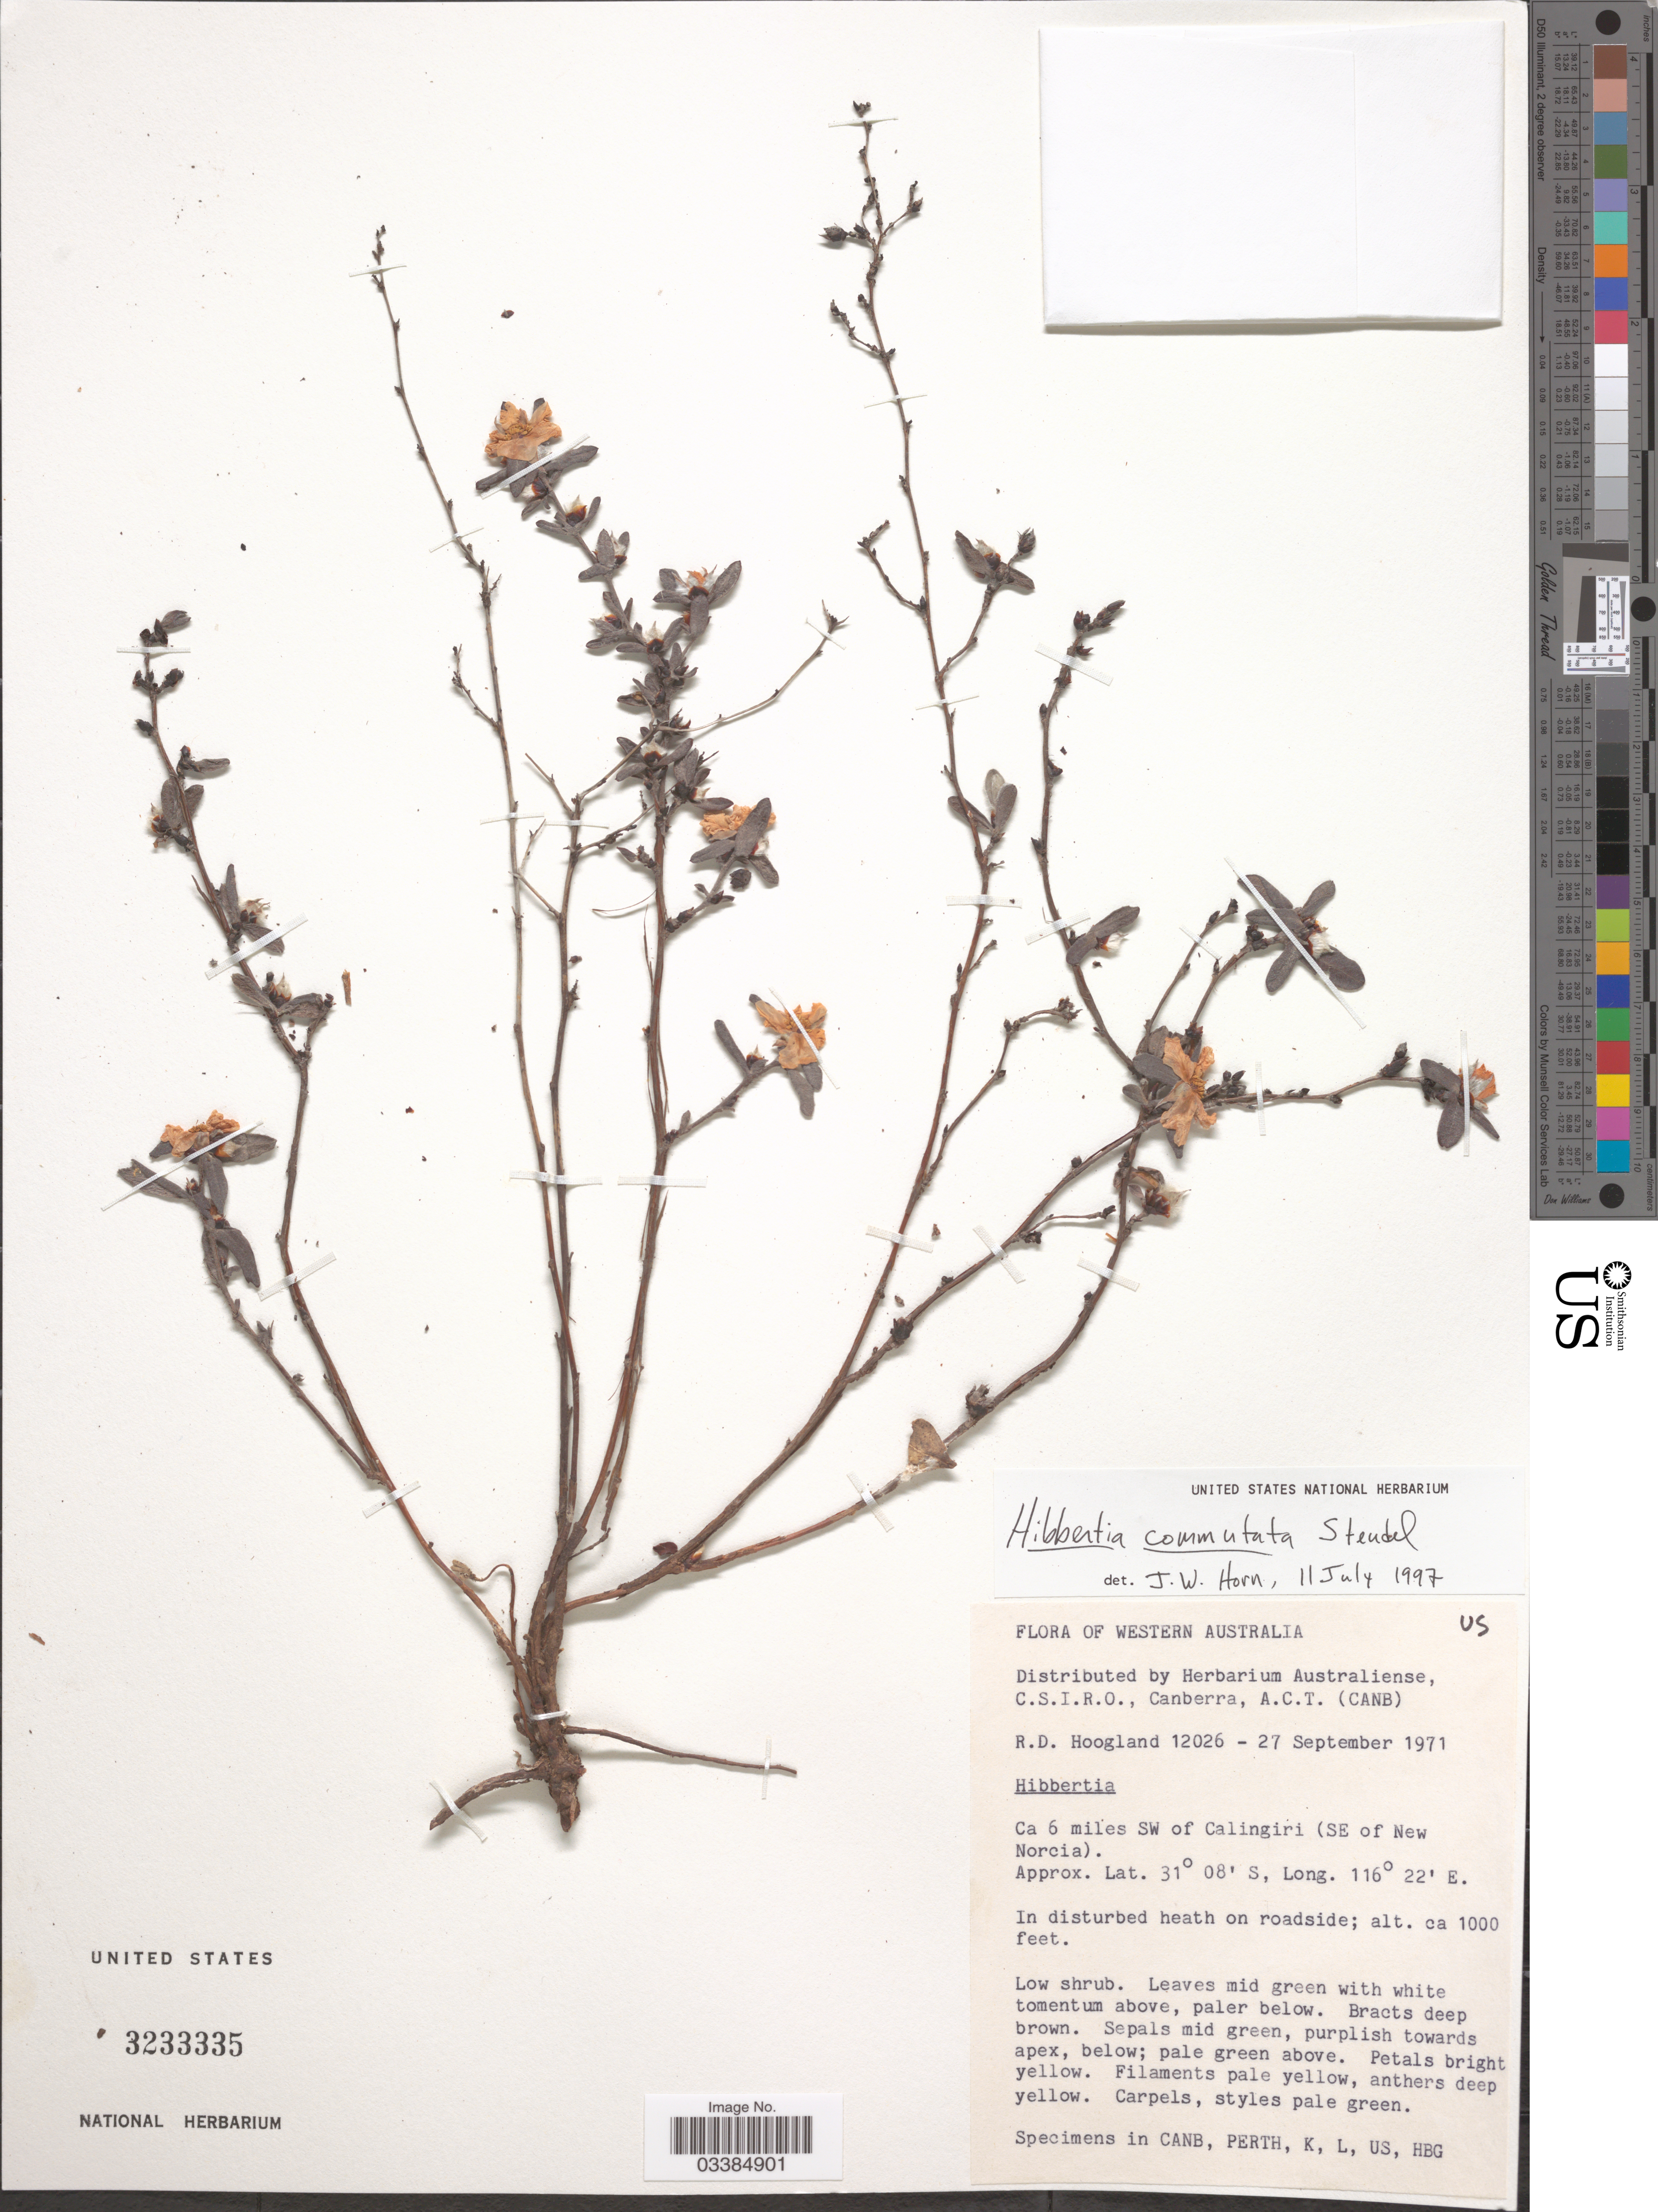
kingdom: Plantae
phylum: Tracheophyta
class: Magnoliopsida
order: Dilleniales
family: Dilleniaceae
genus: Hibbertia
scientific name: Hibbertia commutata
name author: Hook.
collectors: R. D. Hoogland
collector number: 12026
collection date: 1971-09-27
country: Australia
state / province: Western Australia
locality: Ca 6 miles SW of Calingiri (SE of New Norcia).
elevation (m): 305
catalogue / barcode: US 3233335